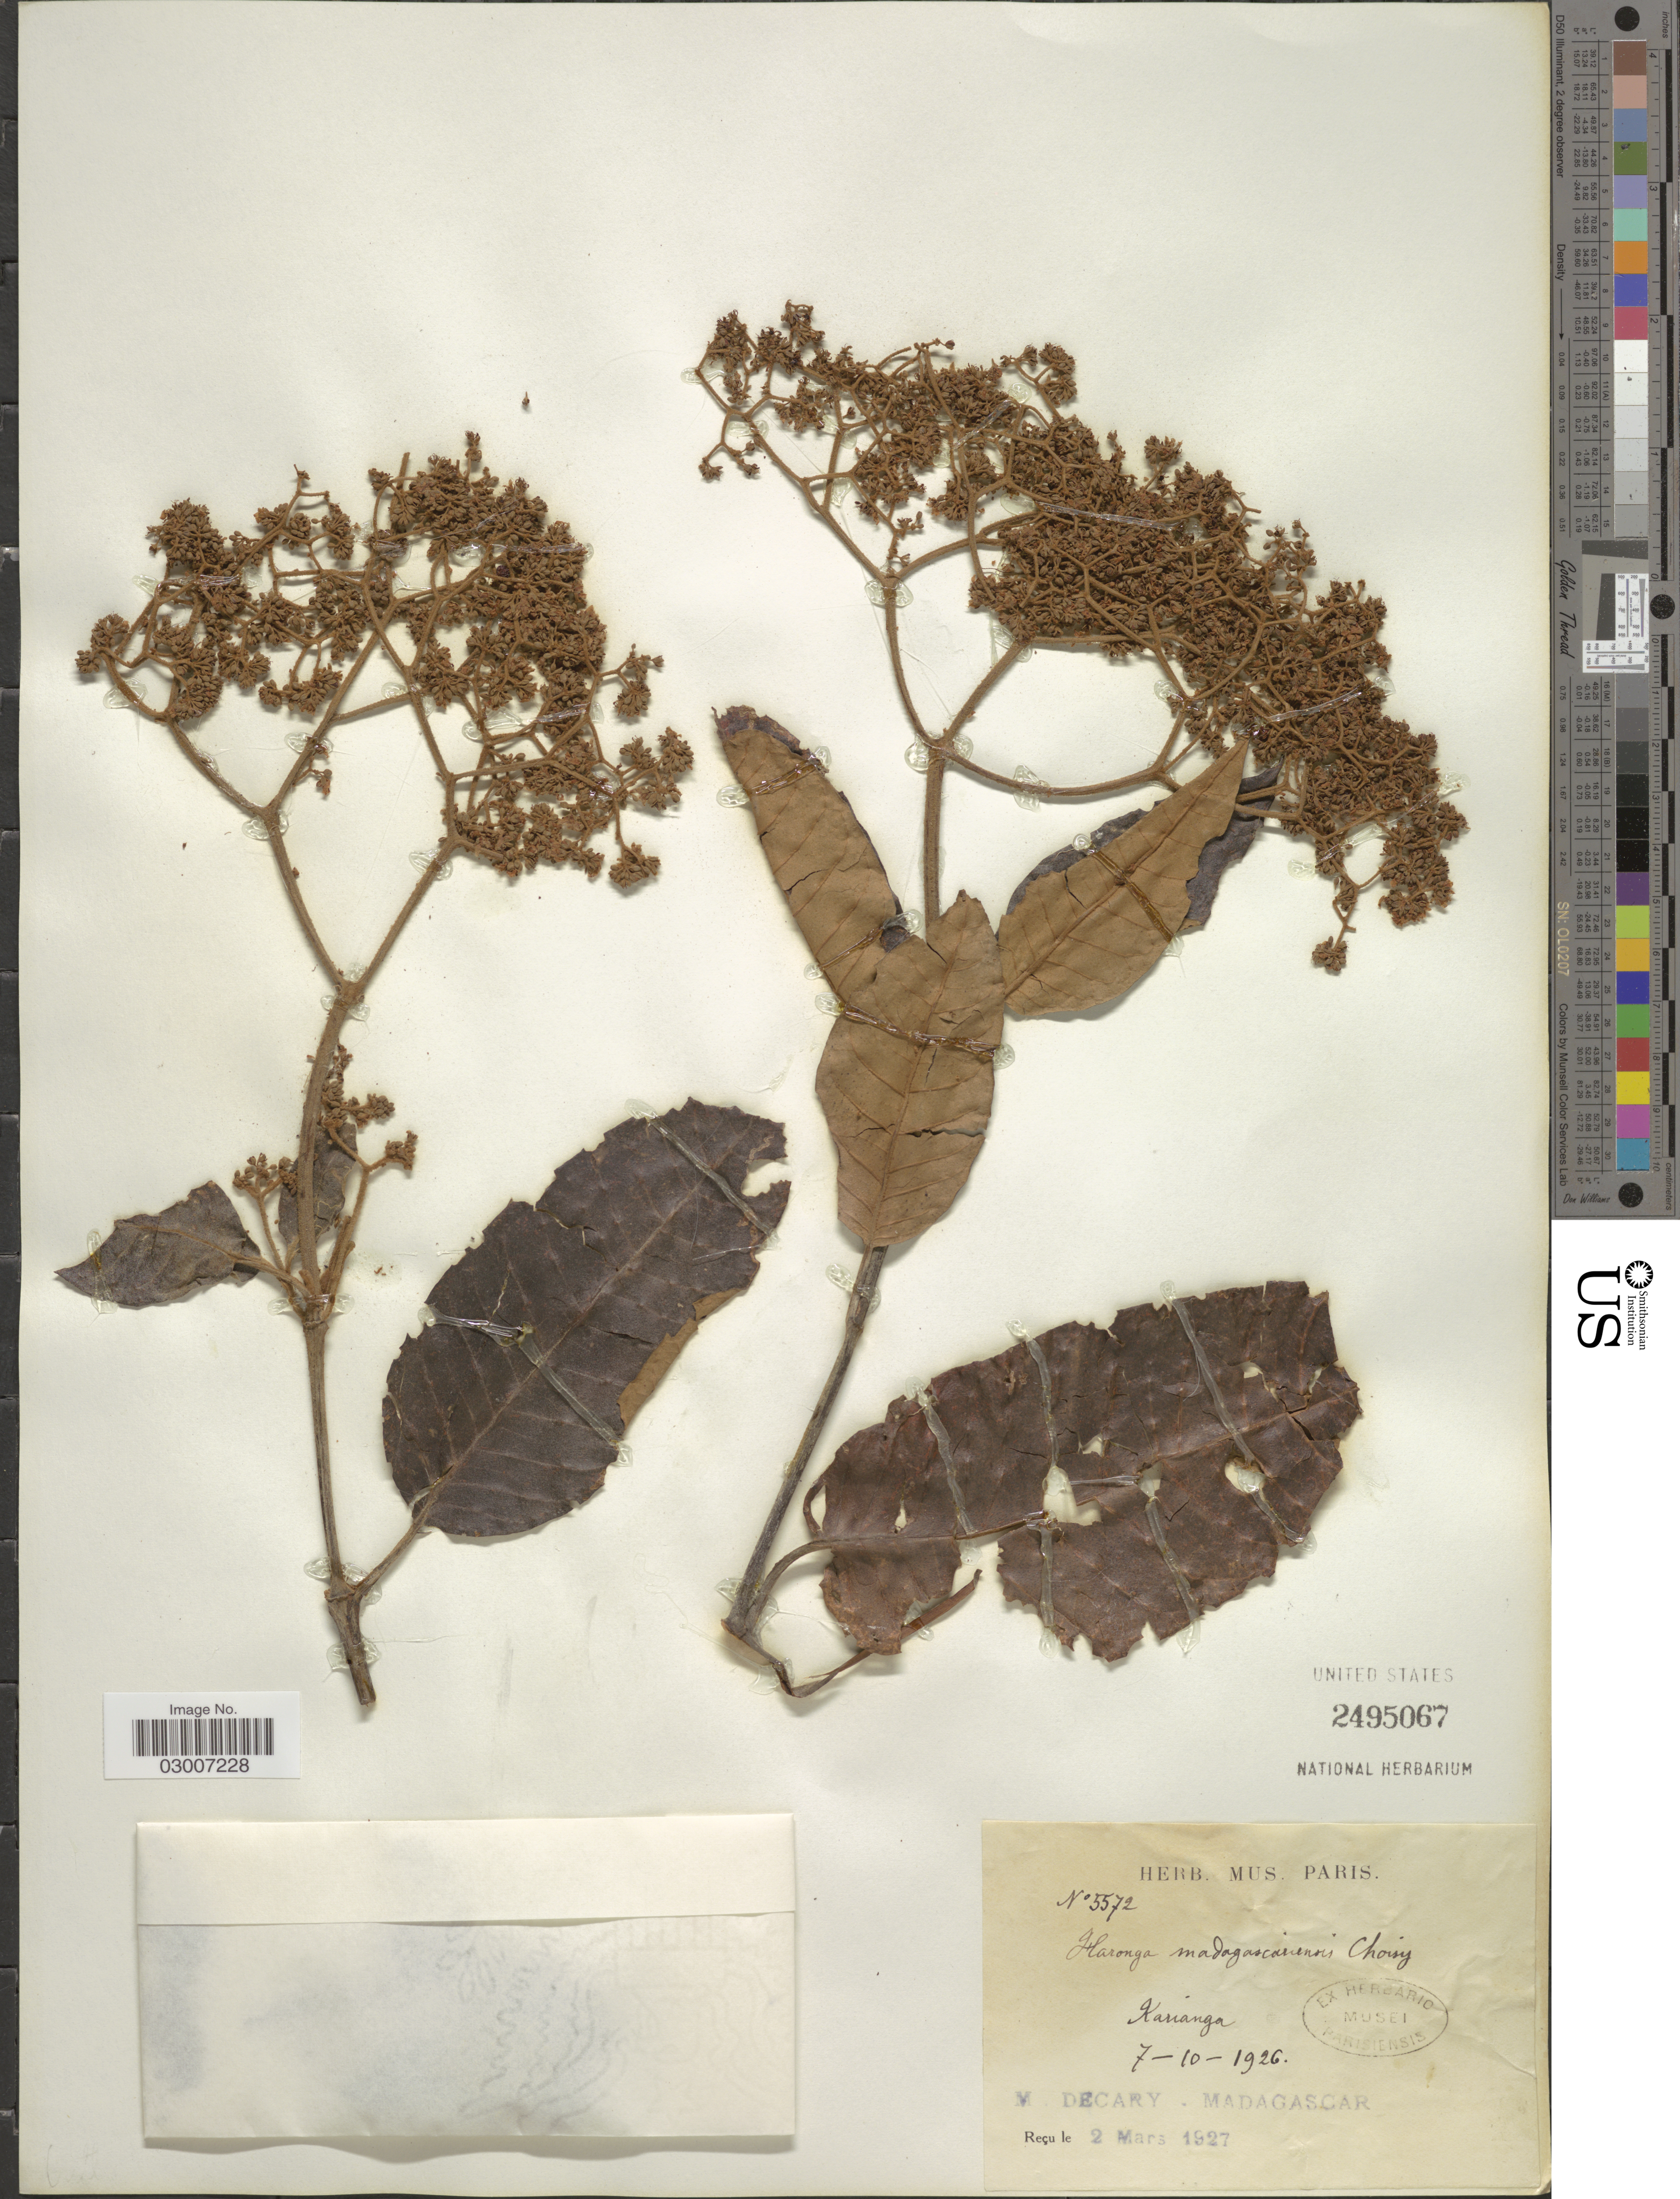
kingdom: Plantae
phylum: Tracheophyta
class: Magnoliopsida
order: Malpighiales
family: Hypericaceae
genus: Harungana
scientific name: Harungana madagascariensis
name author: Lam. ex Poir.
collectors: R. Decary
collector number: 5572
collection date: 1926-10-07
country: Madagascar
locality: Kananga.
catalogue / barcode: US 2495067